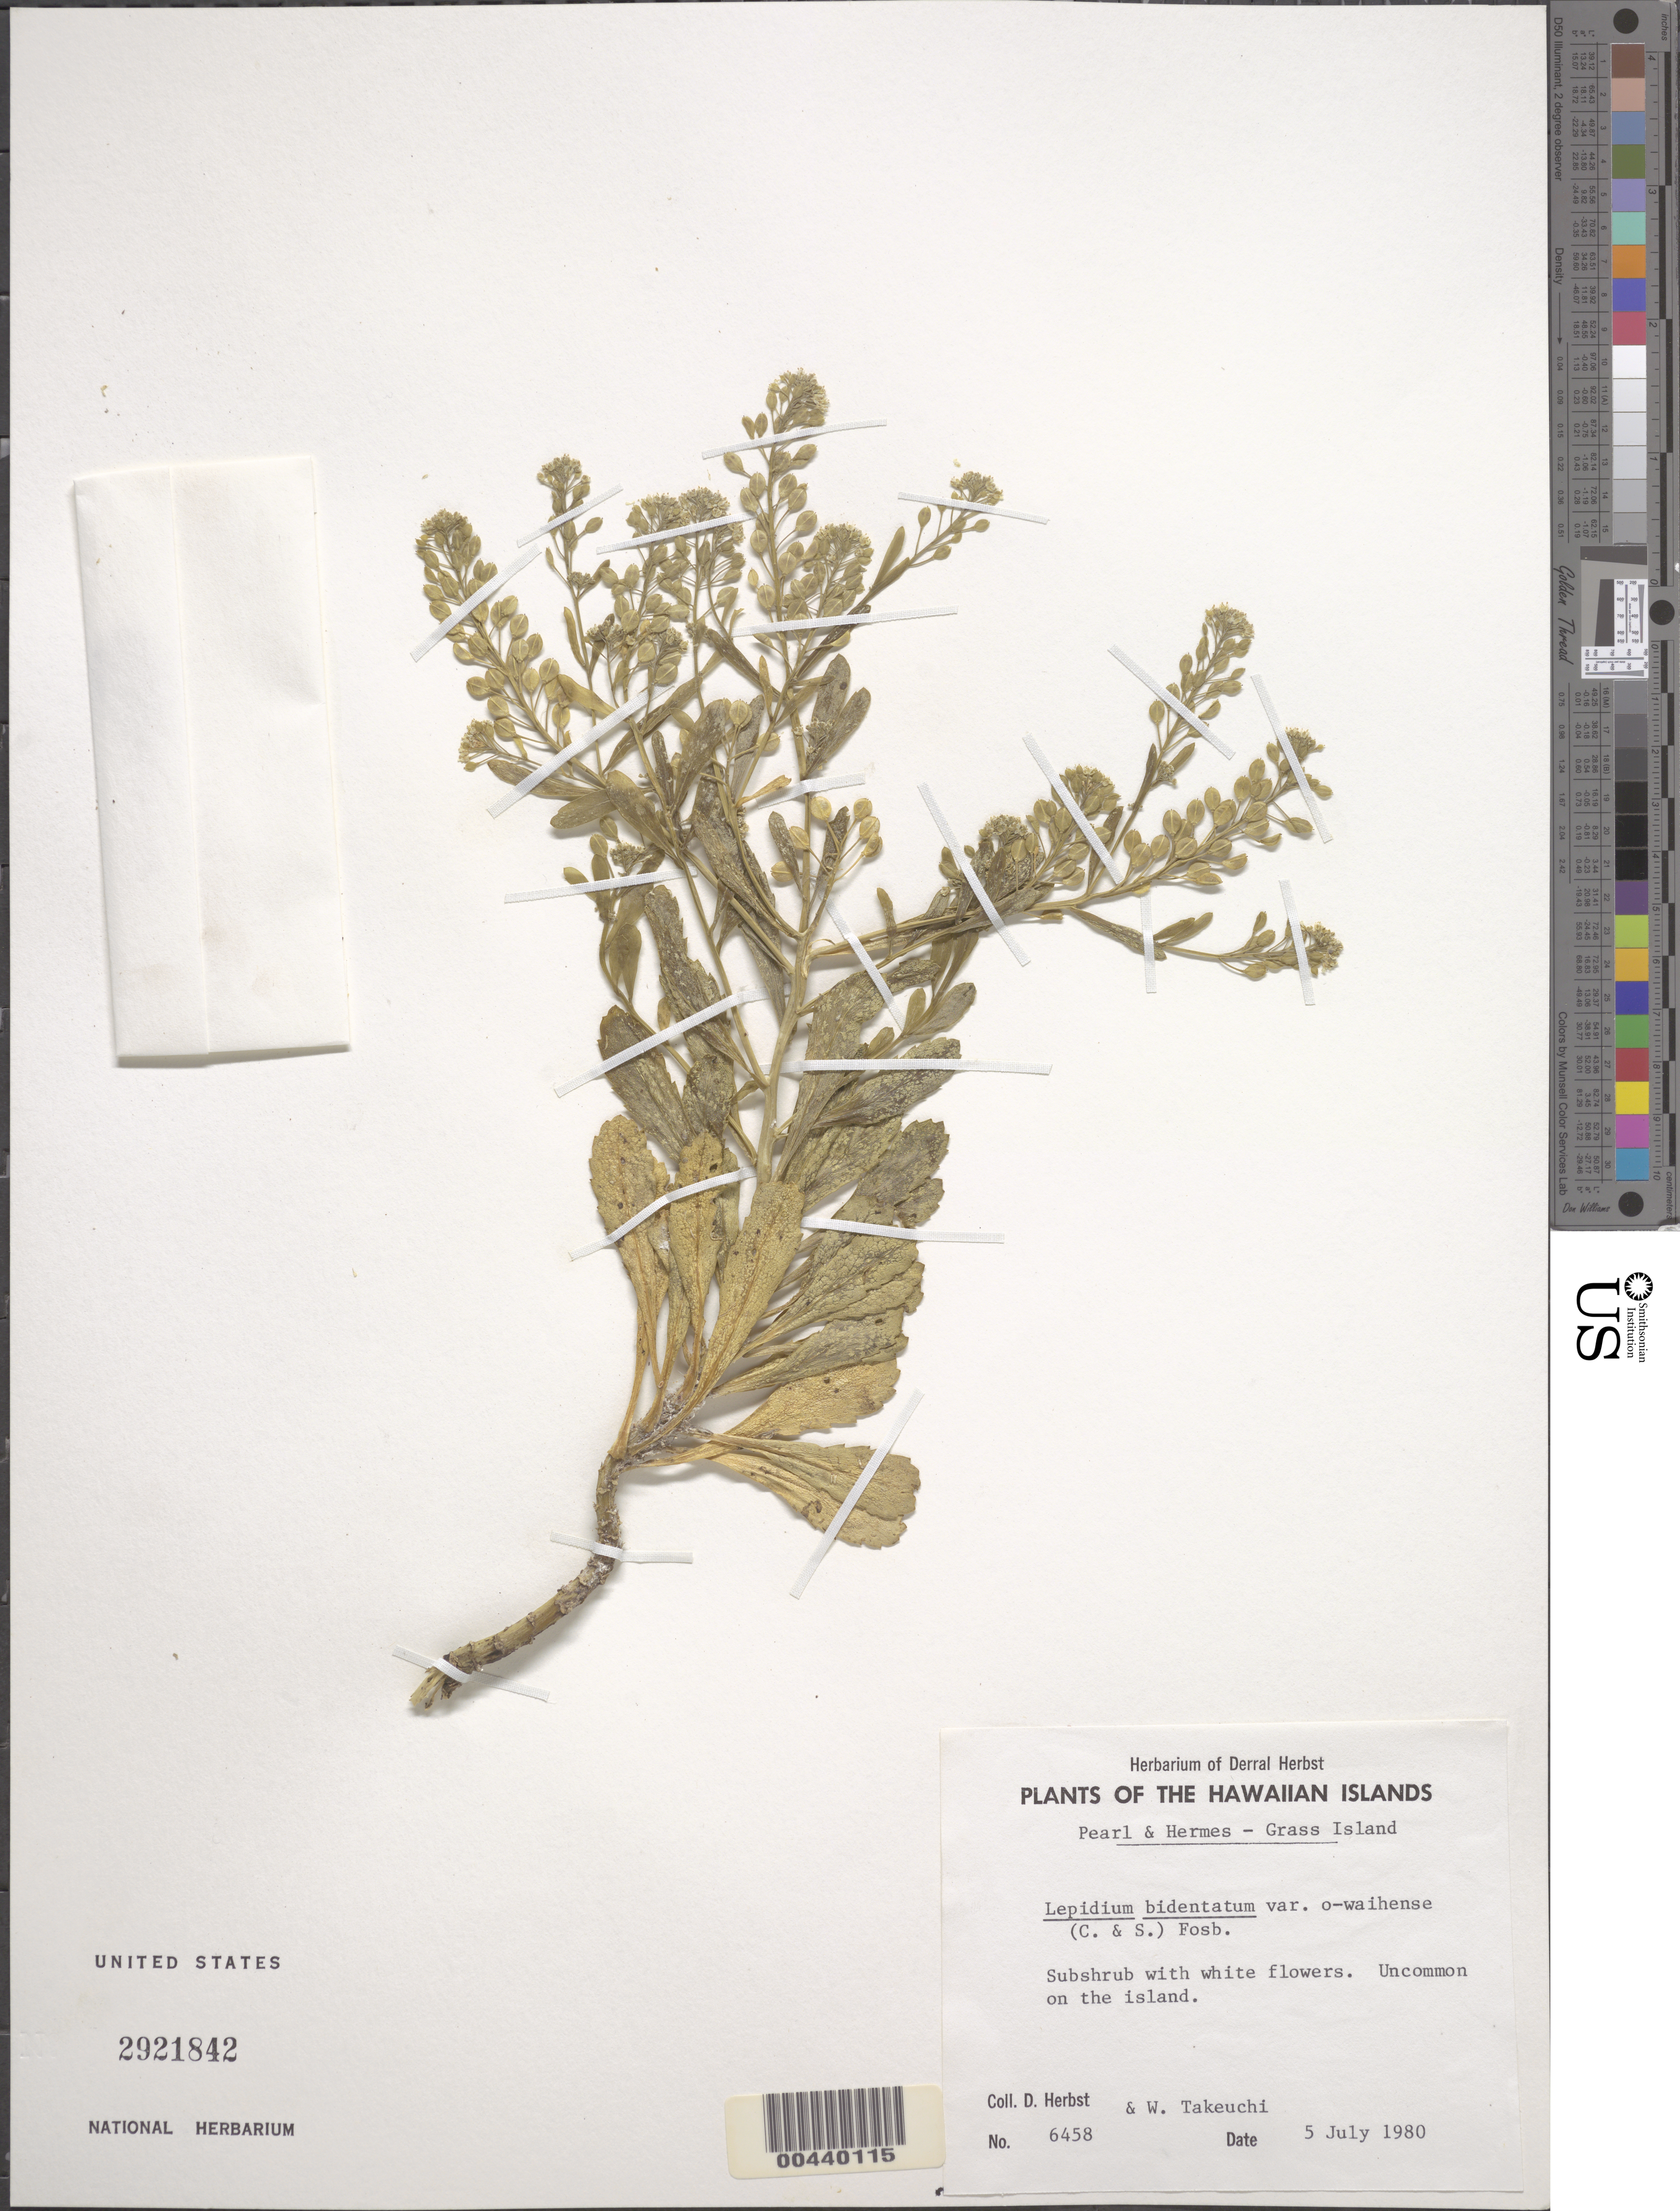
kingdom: Plantae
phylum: Tracheophyta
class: Magnoliopsida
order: Brassicales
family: Brassicaceae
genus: Lepidium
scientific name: Lepidium owaihiense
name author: Cham. & Schltdl.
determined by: Al-Shehbaz, I. A., (MO), Missouri Botanical Garden (UNITED STATES)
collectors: D. R. Herbst & W. N. Takeuchi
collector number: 6458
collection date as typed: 5 Jul 1980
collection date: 1980-07-05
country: United States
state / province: Hawaii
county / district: Honolulu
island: Pearl and Hermes Atoll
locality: Grass Islet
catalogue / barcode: US 2921842